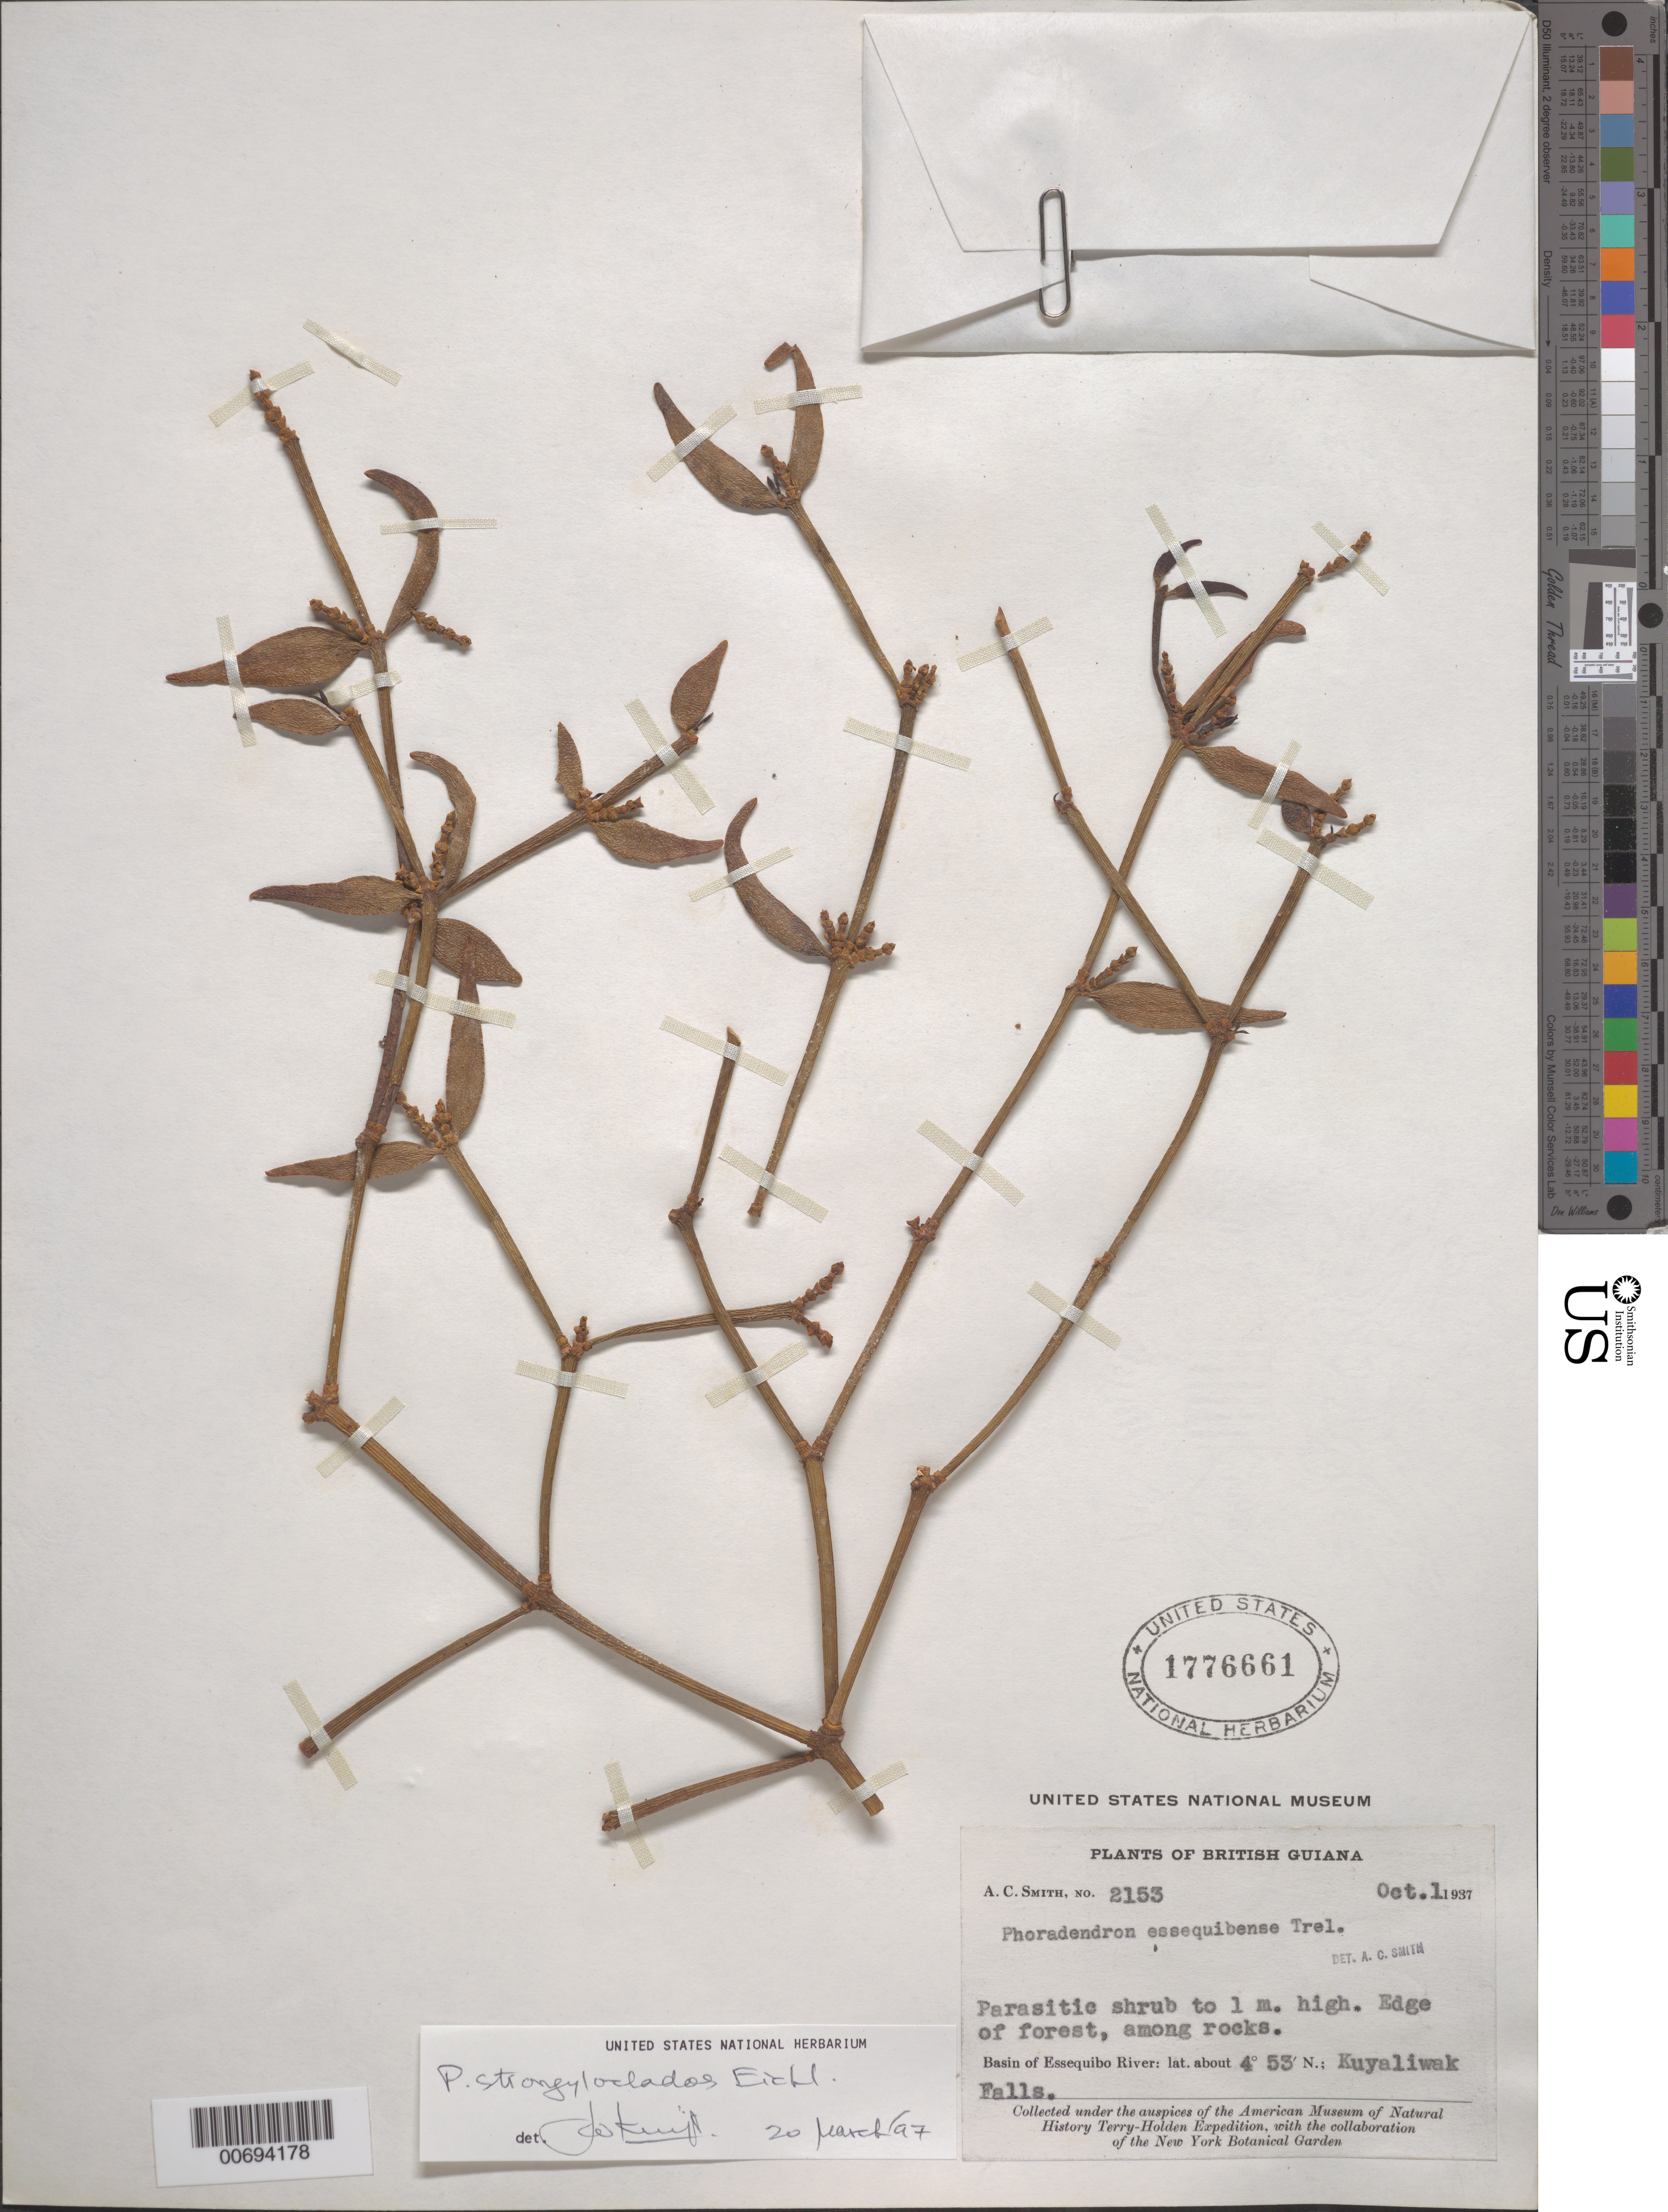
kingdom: Plantae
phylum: Tracheophyta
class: Magnoliopsida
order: Santalales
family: Viscaceae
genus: Phoradendron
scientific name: Phoradendron strongyloclados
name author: Eichler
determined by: Kuijt, Job, (CANADA)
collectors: A. C. Smith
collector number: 2153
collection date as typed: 1-Oct-37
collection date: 1937-10-01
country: Guyana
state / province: Potaro-Siparuni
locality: Kuyaliwak Falls, Essequibo River basin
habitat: Edge of forest among rocks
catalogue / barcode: US 1776661